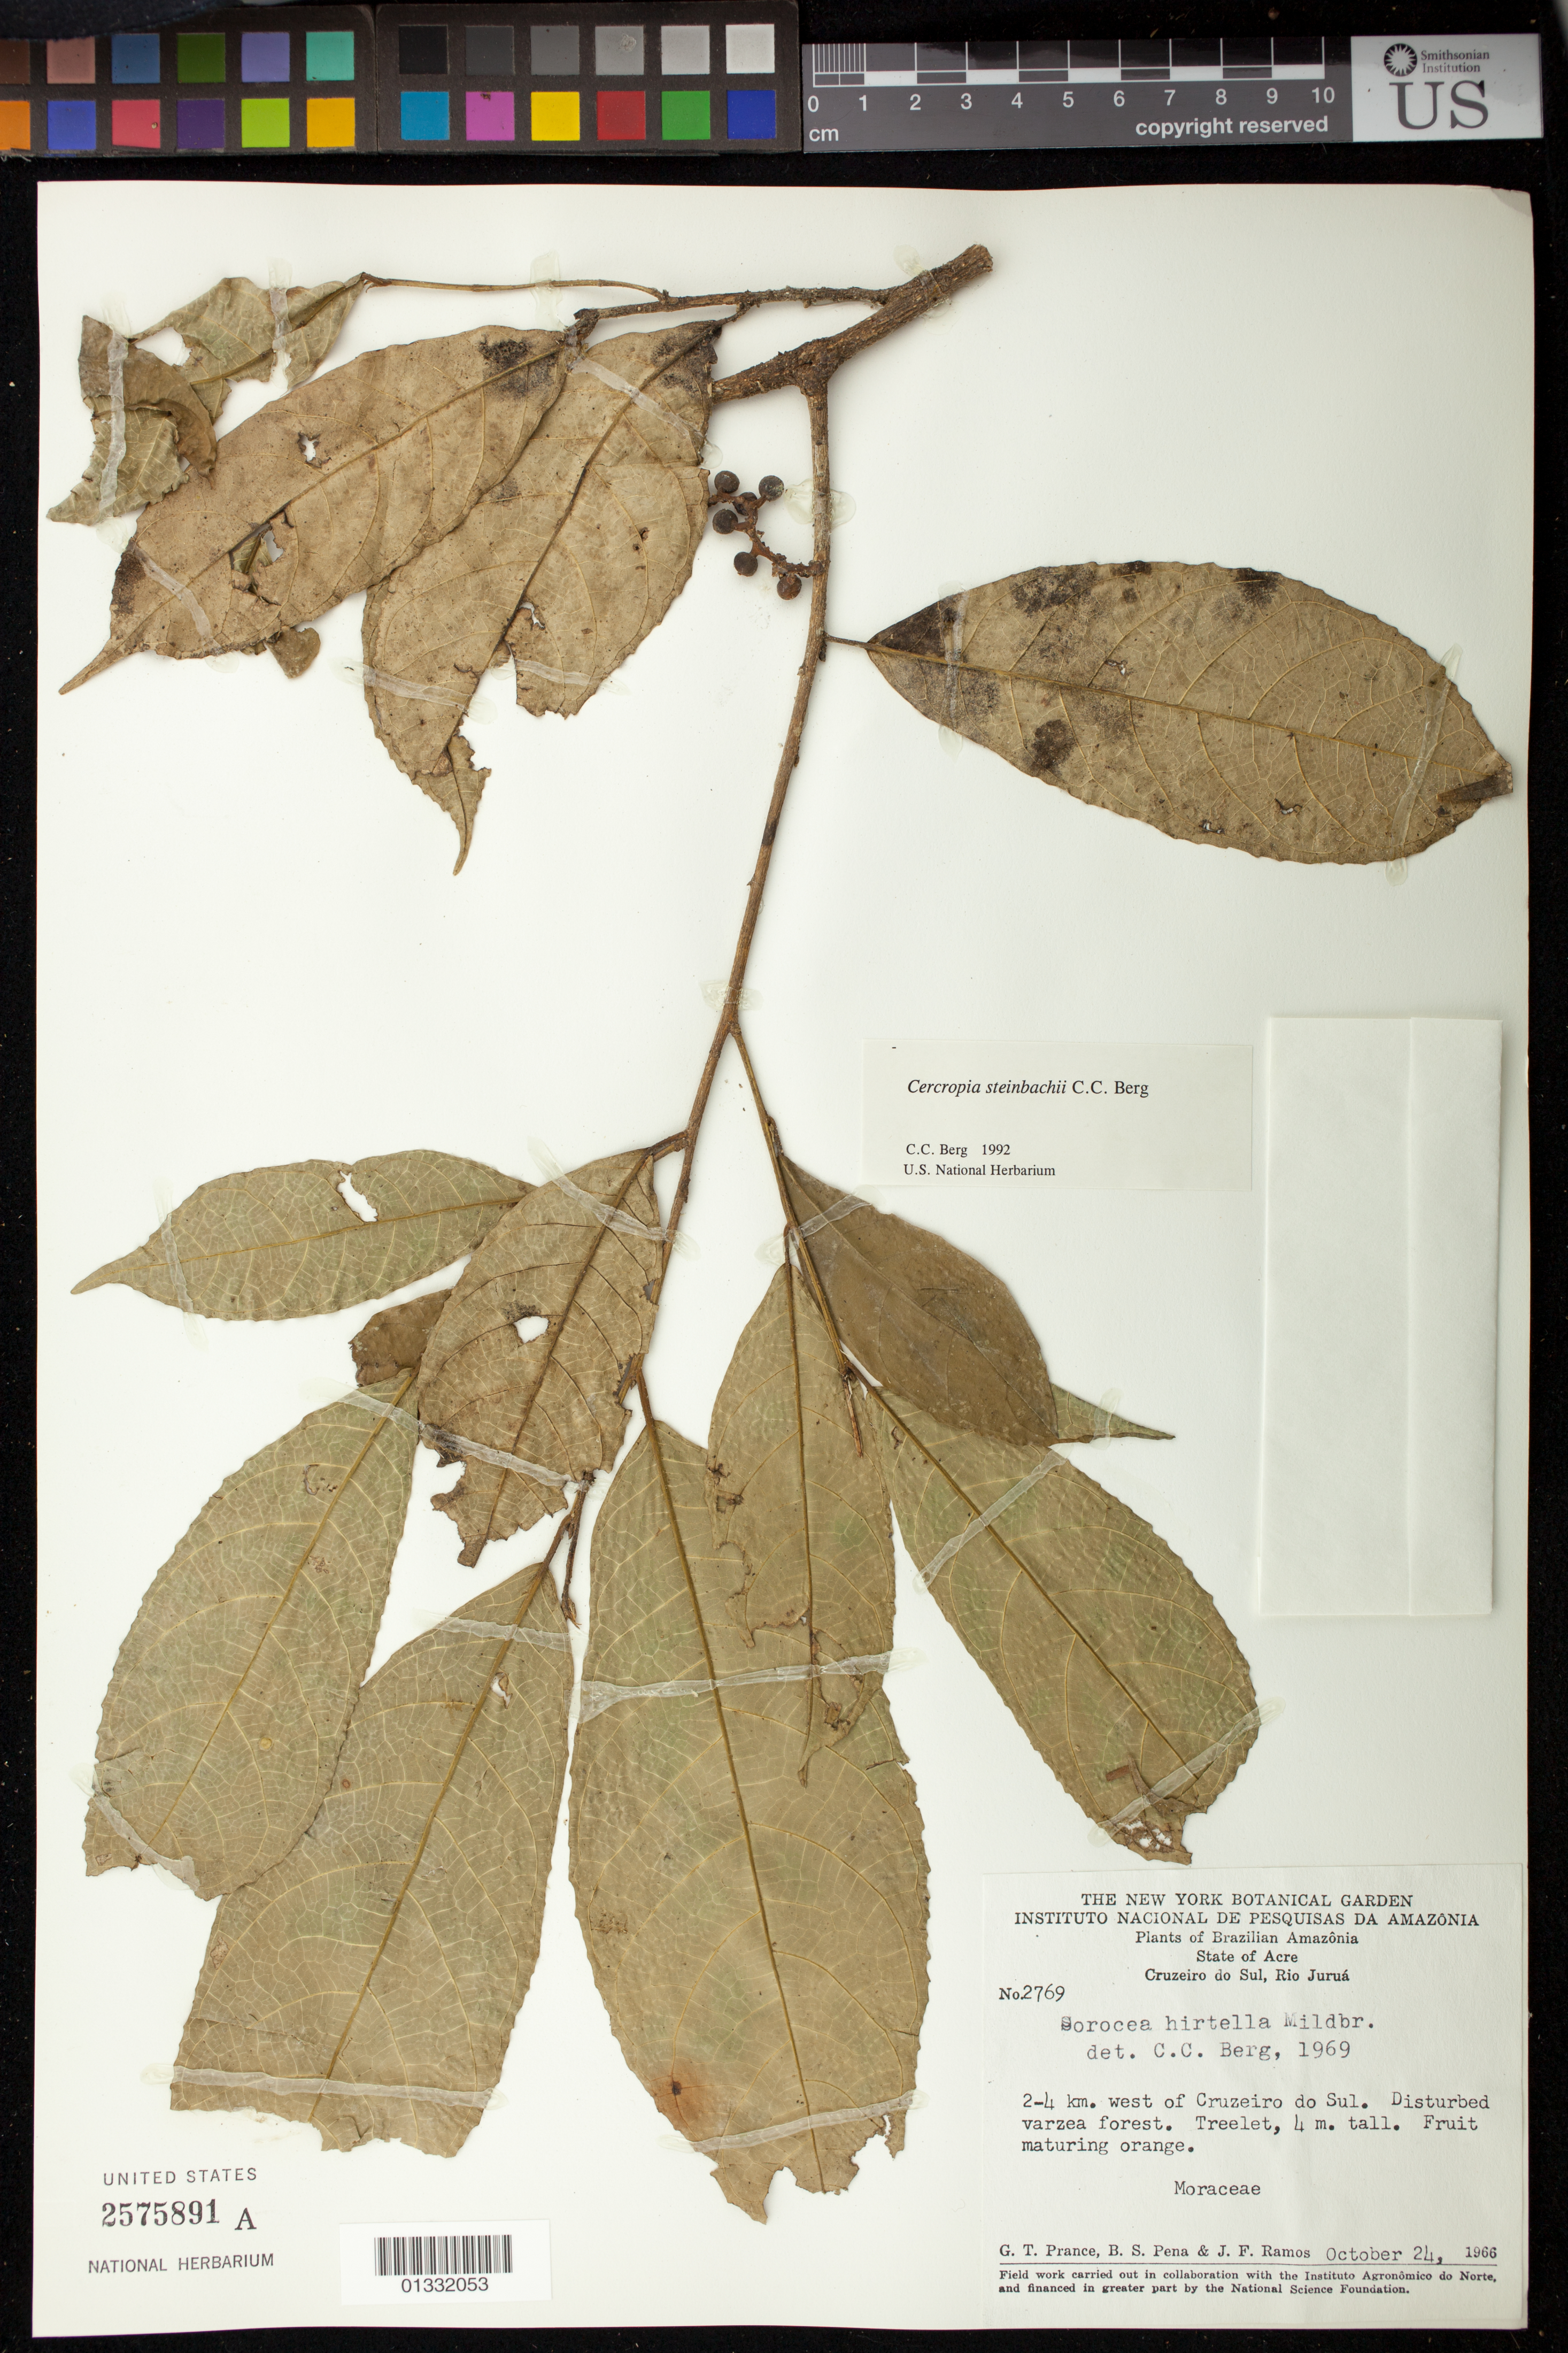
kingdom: Plantae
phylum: Tracheophyta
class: Magnoliopsida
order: Rosales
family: Moraceae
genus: Sorocea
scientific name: Sorocea steinbachii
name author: C.C. Berg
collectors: G. T. Prance, B. S. Pena & J. F. Ramos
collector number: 2769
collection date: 1966-10-24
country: Brazil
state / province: Acre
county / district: Cruzeiro do Sul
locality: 2-4 Km west of Cruzeiro do Sul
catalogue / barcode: US 2575891A